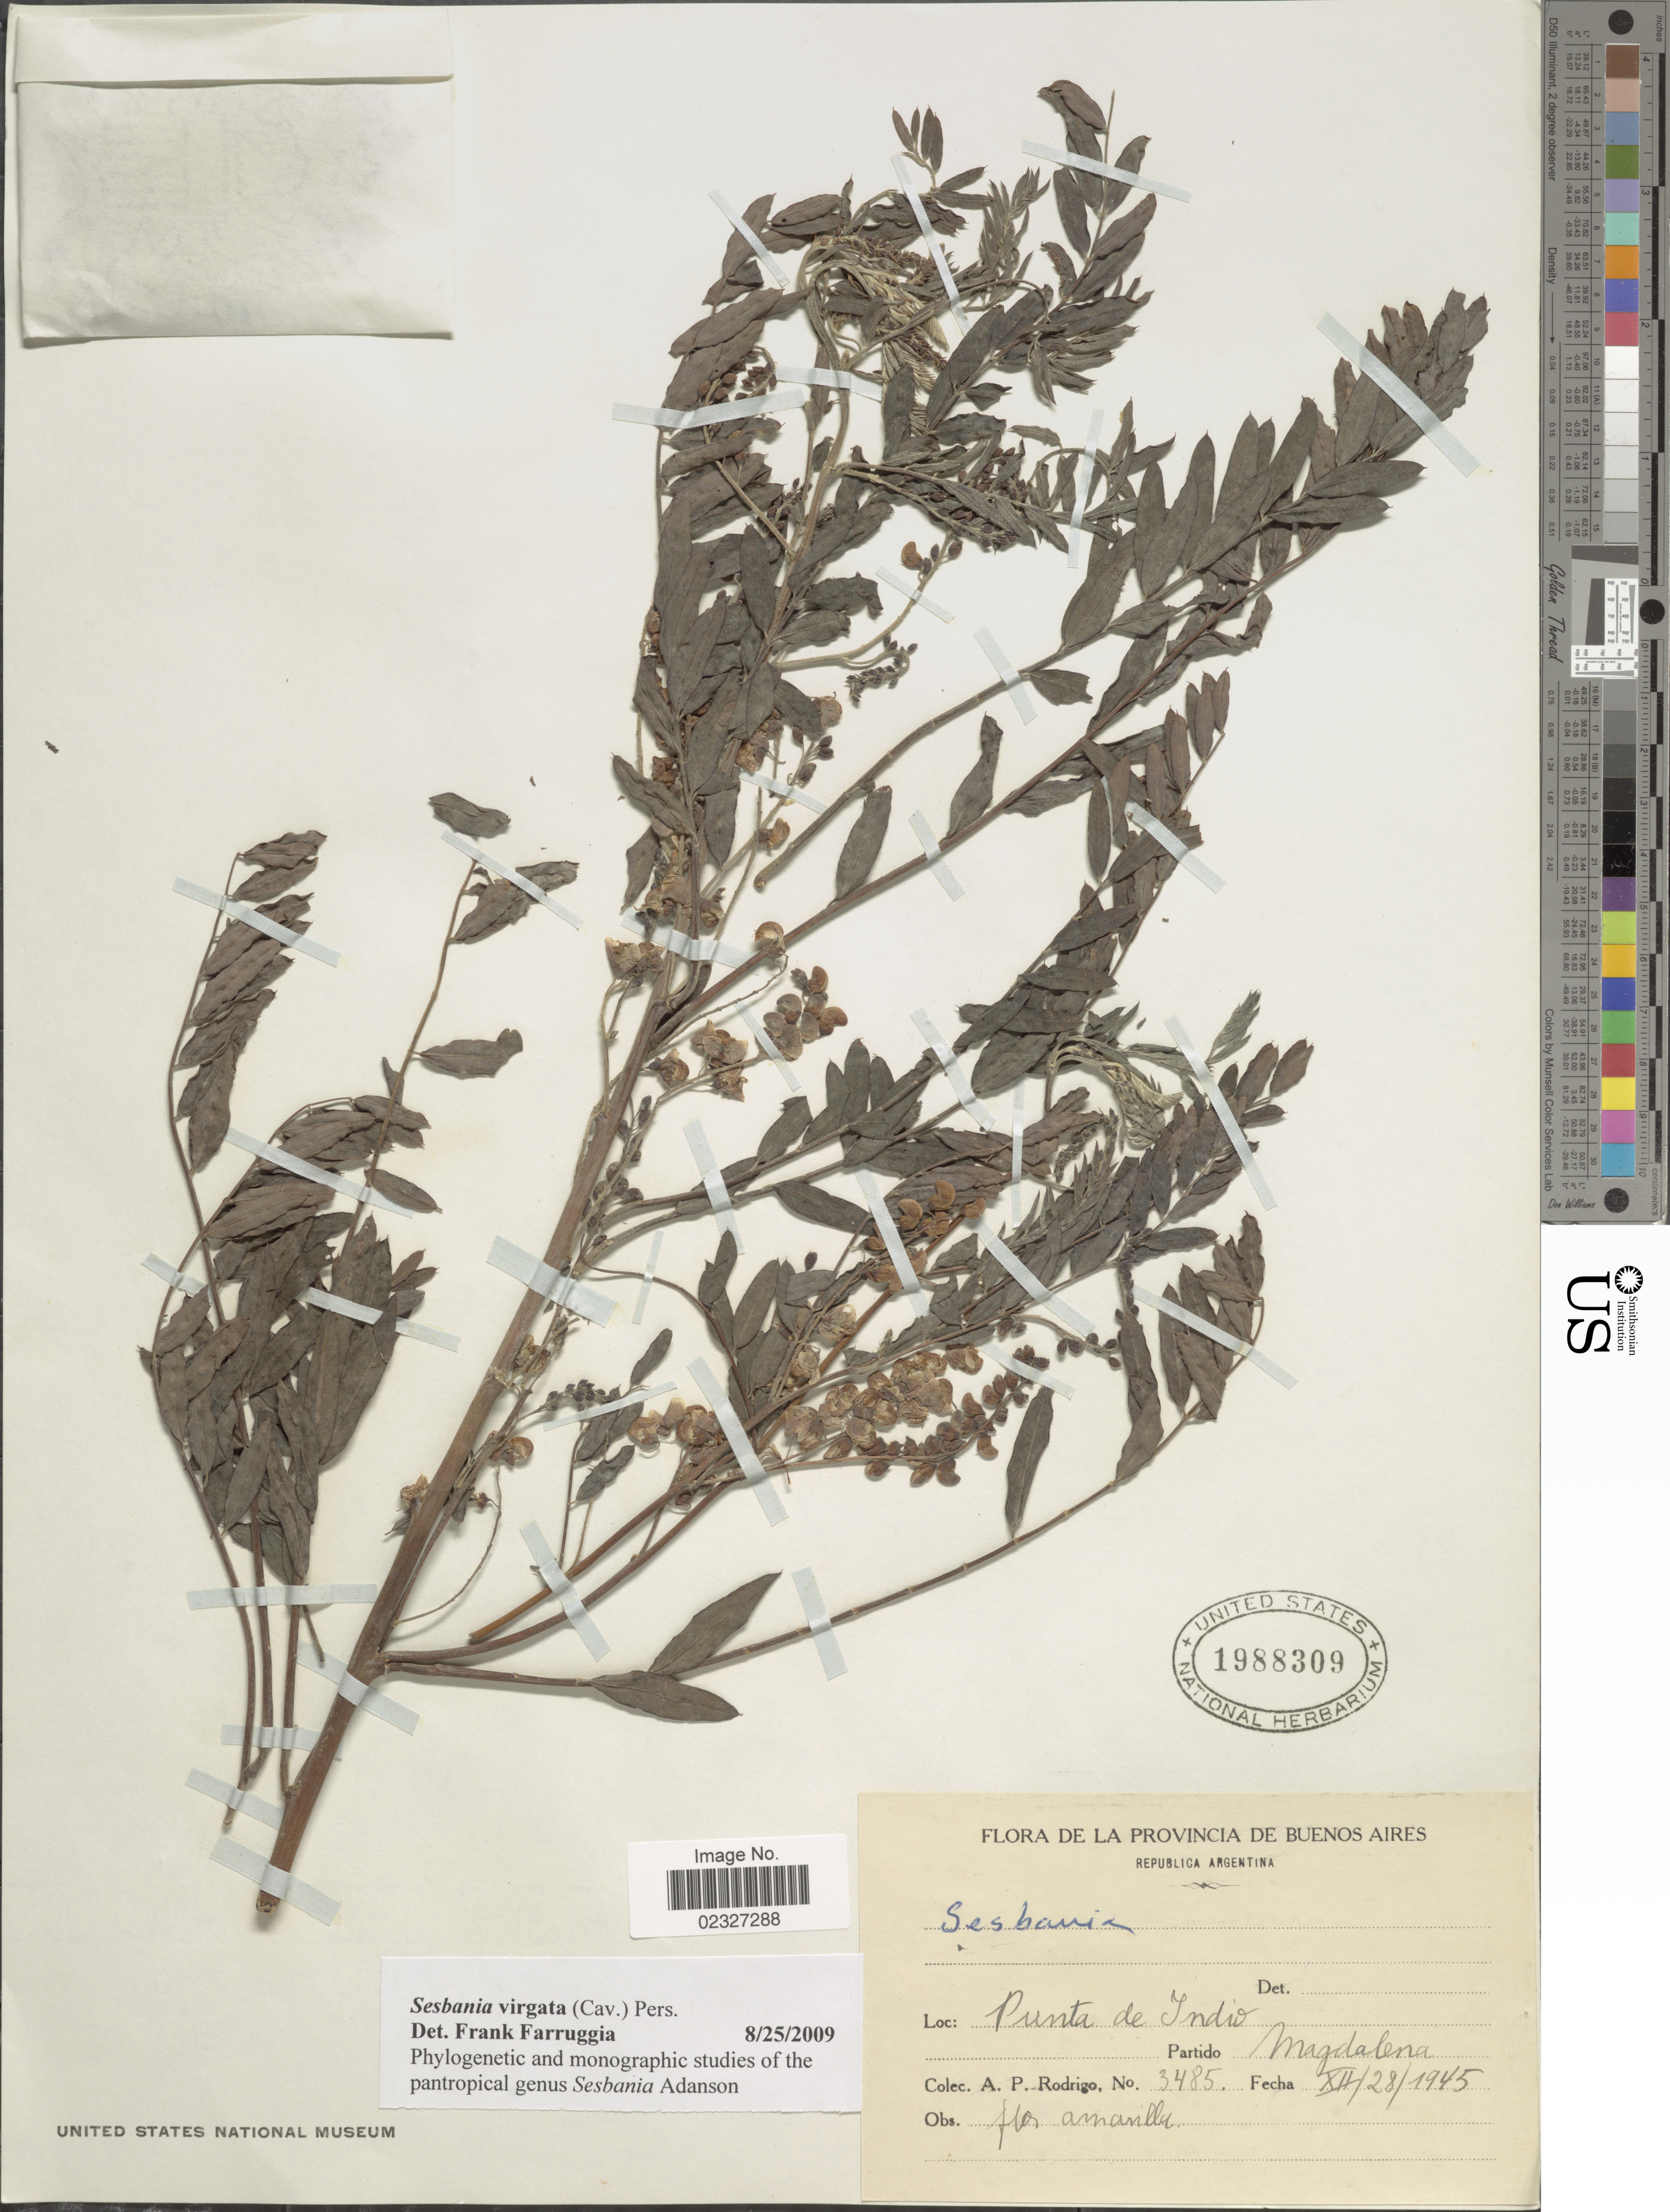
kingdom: Plantae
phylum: Tracheophyta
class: Magnoliopsida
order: Fabales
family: Fabaceae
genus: Sesbania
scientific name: Sesbania virgata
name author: (Cav.) Pers.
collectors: A. Rodrigo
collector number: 3485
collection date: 1945-12-28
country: Argentina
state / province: Buenos Aires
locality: Republica Argentina, Punta de Indio, partido Magdalena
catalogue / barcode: US 1988309